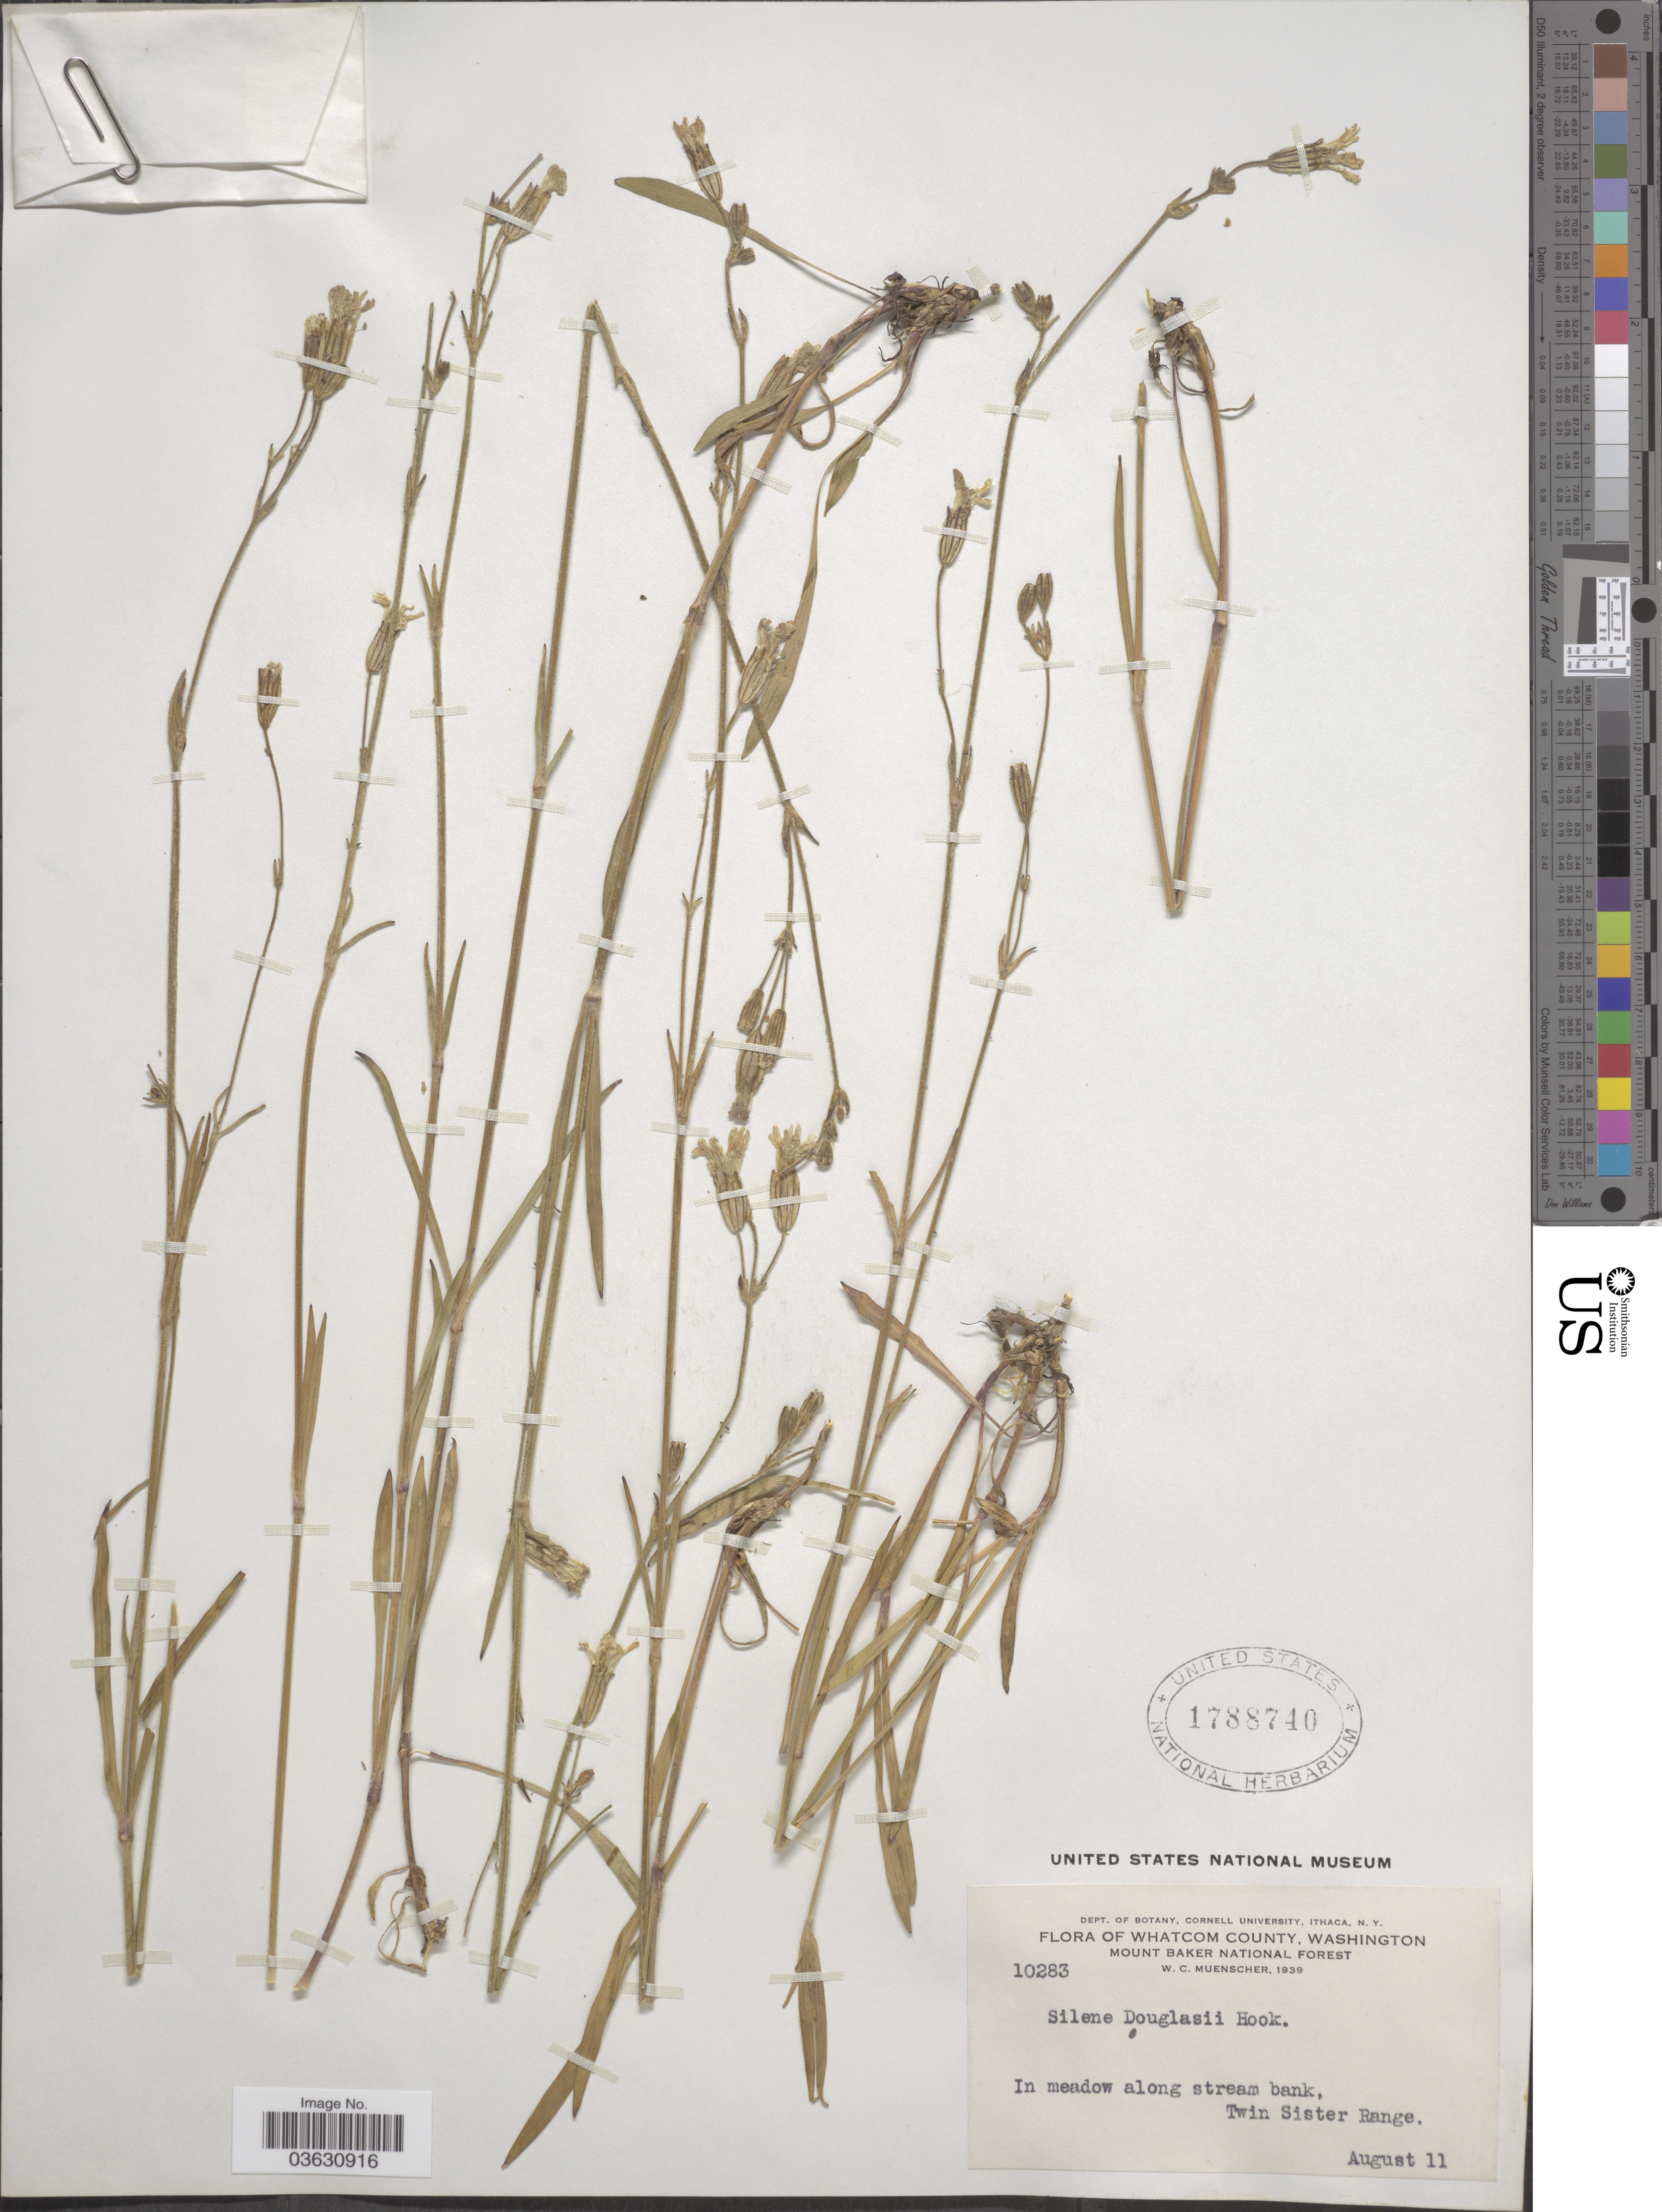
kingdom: Plantae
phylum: Tracheophyta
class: Magnoliopsida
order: Caryophyllales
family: Caryophyllaceae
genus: Silene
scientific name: Silene douglasii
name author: Hook.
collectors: W. Muenscher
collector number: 10283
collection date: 1939-08-11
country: United States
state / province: Washington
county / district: Whatcom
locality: Whatcom County. Mount Baker National Forest. In meadow along stream bank, Twin Sister Range.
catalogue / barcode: US 1788740